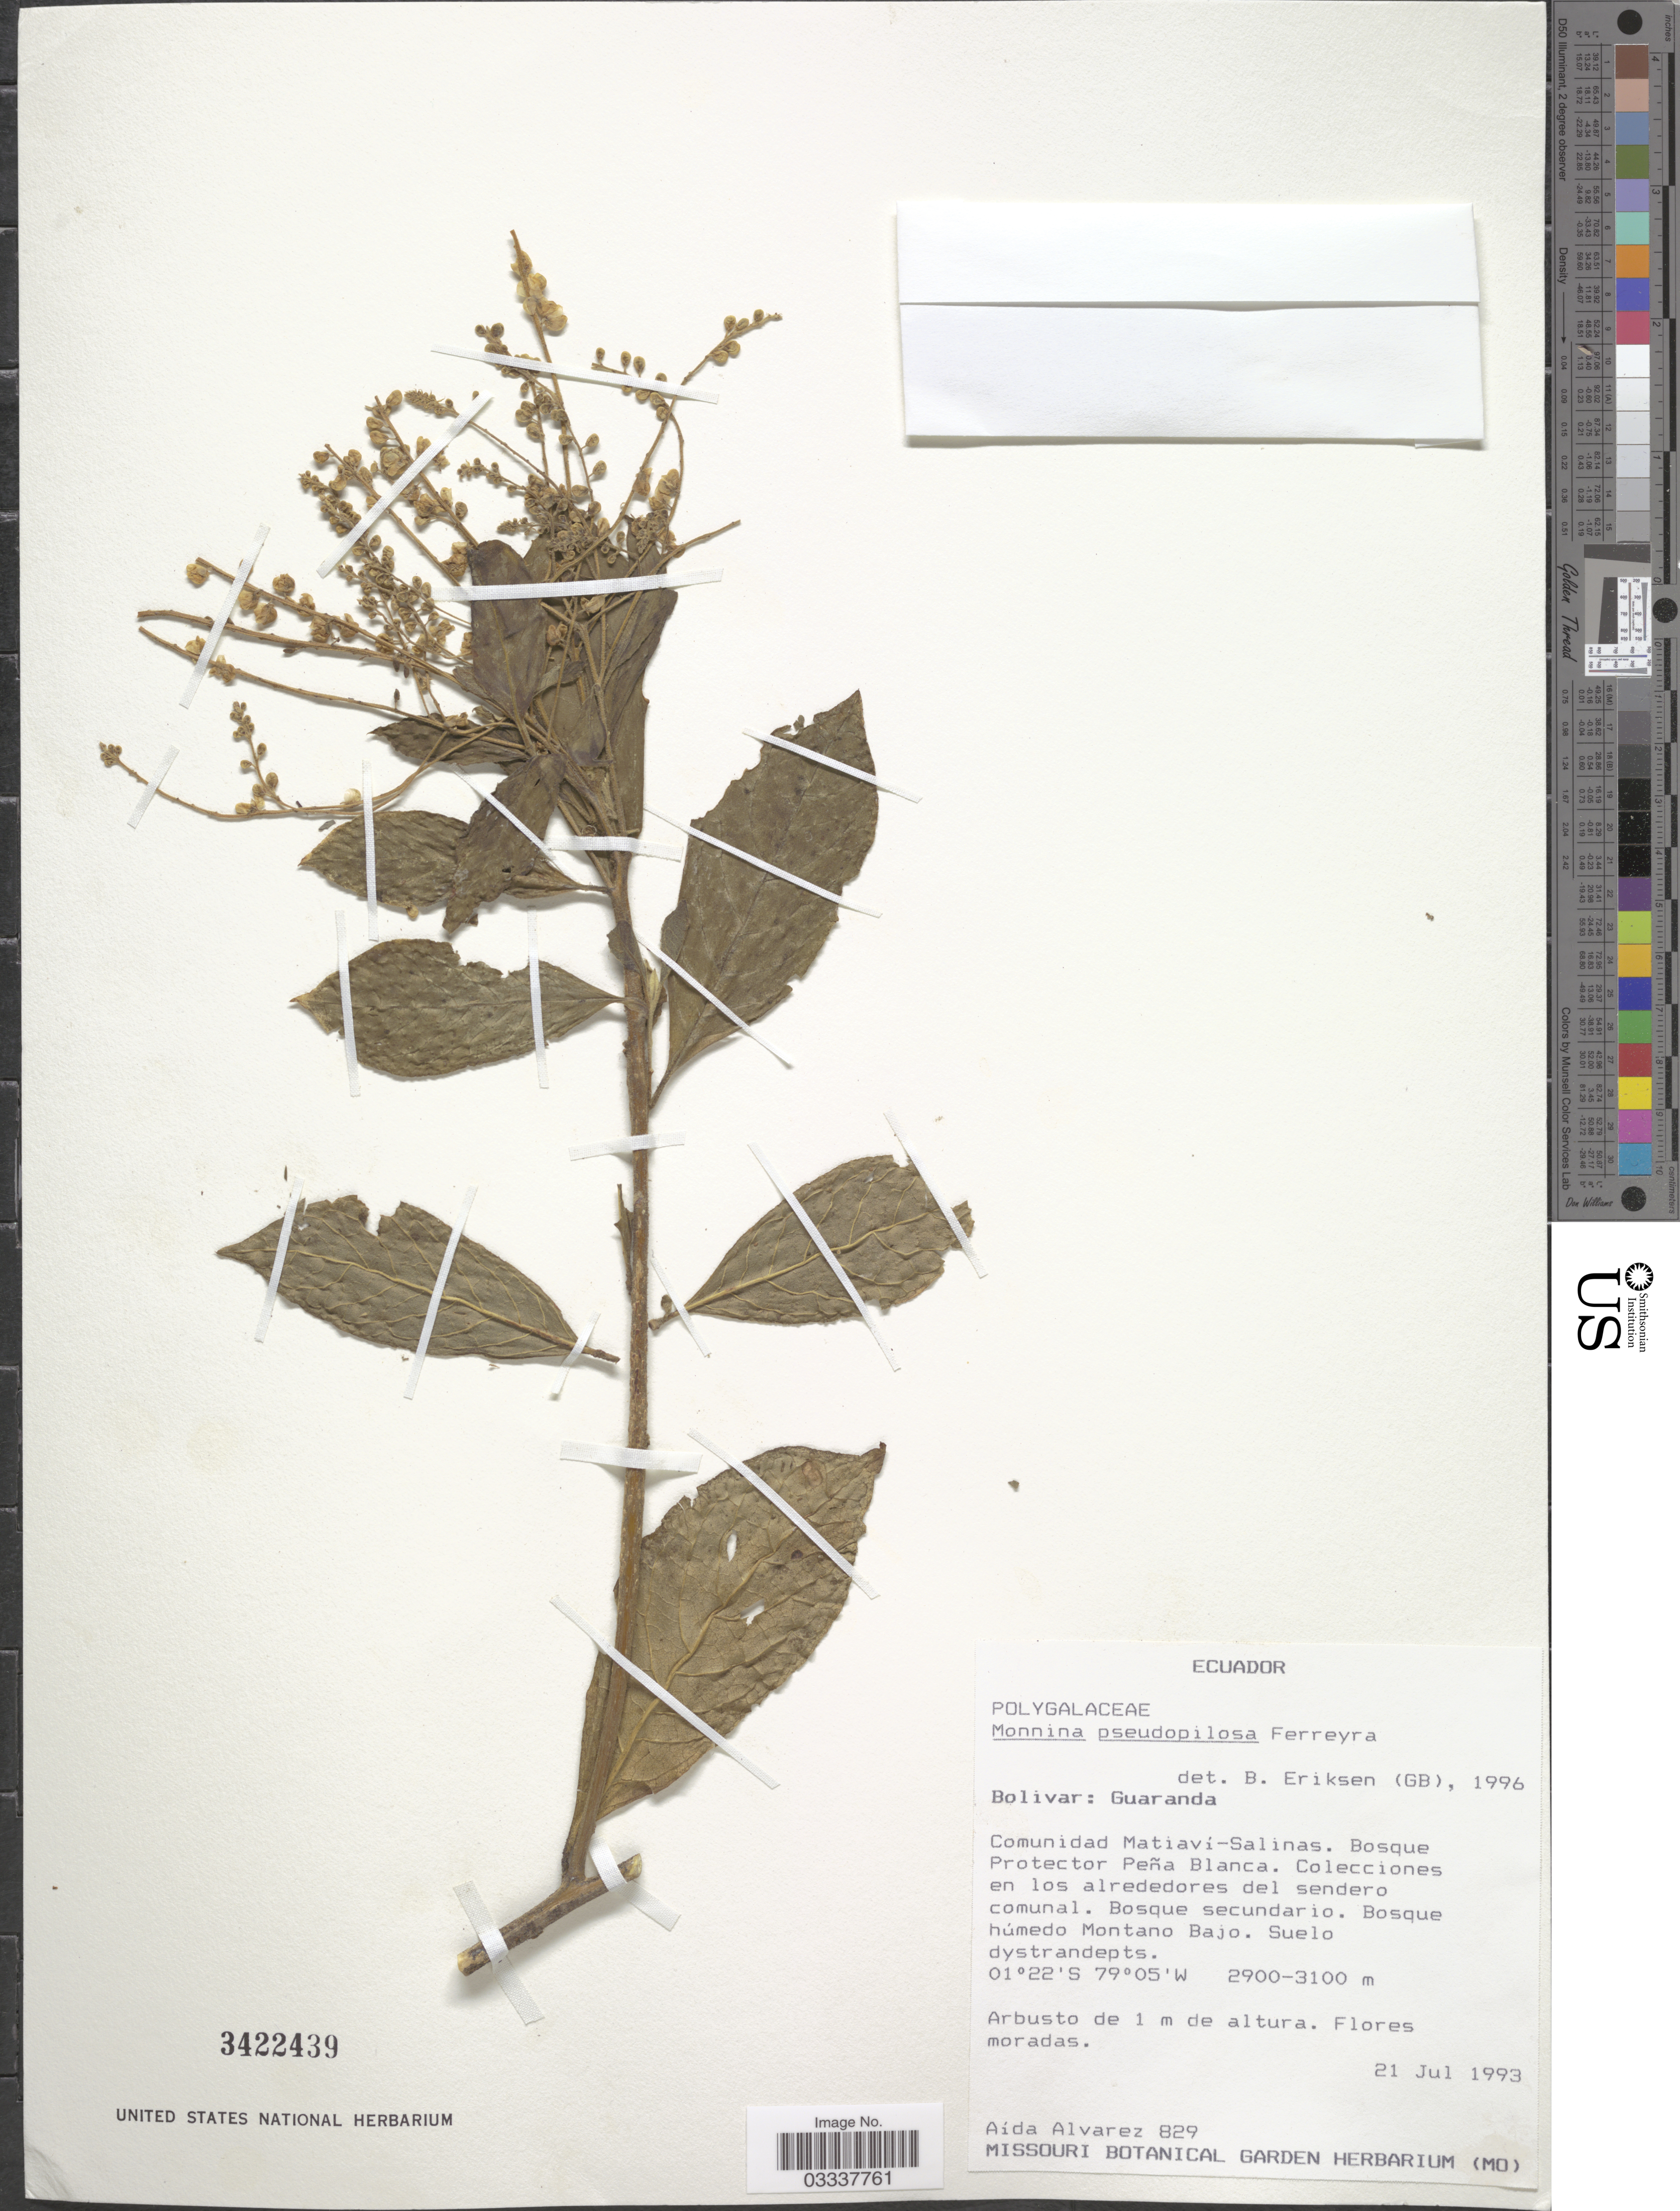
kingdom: Plantae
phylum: Tracheophyta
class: Magnoliopsida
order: Fabales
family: Polygalaceae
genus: Monnina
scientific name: Monnina pseudopilosa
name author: Ferreyra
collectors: A. Alvarez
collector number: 829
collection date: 1993-07-21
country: Ecuador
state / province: Bolívar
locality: Guaranda, Comunidad Matiaví-Salinas. Bosque Protector Peña Blanca.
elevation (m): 2900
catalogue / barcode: US 3422439